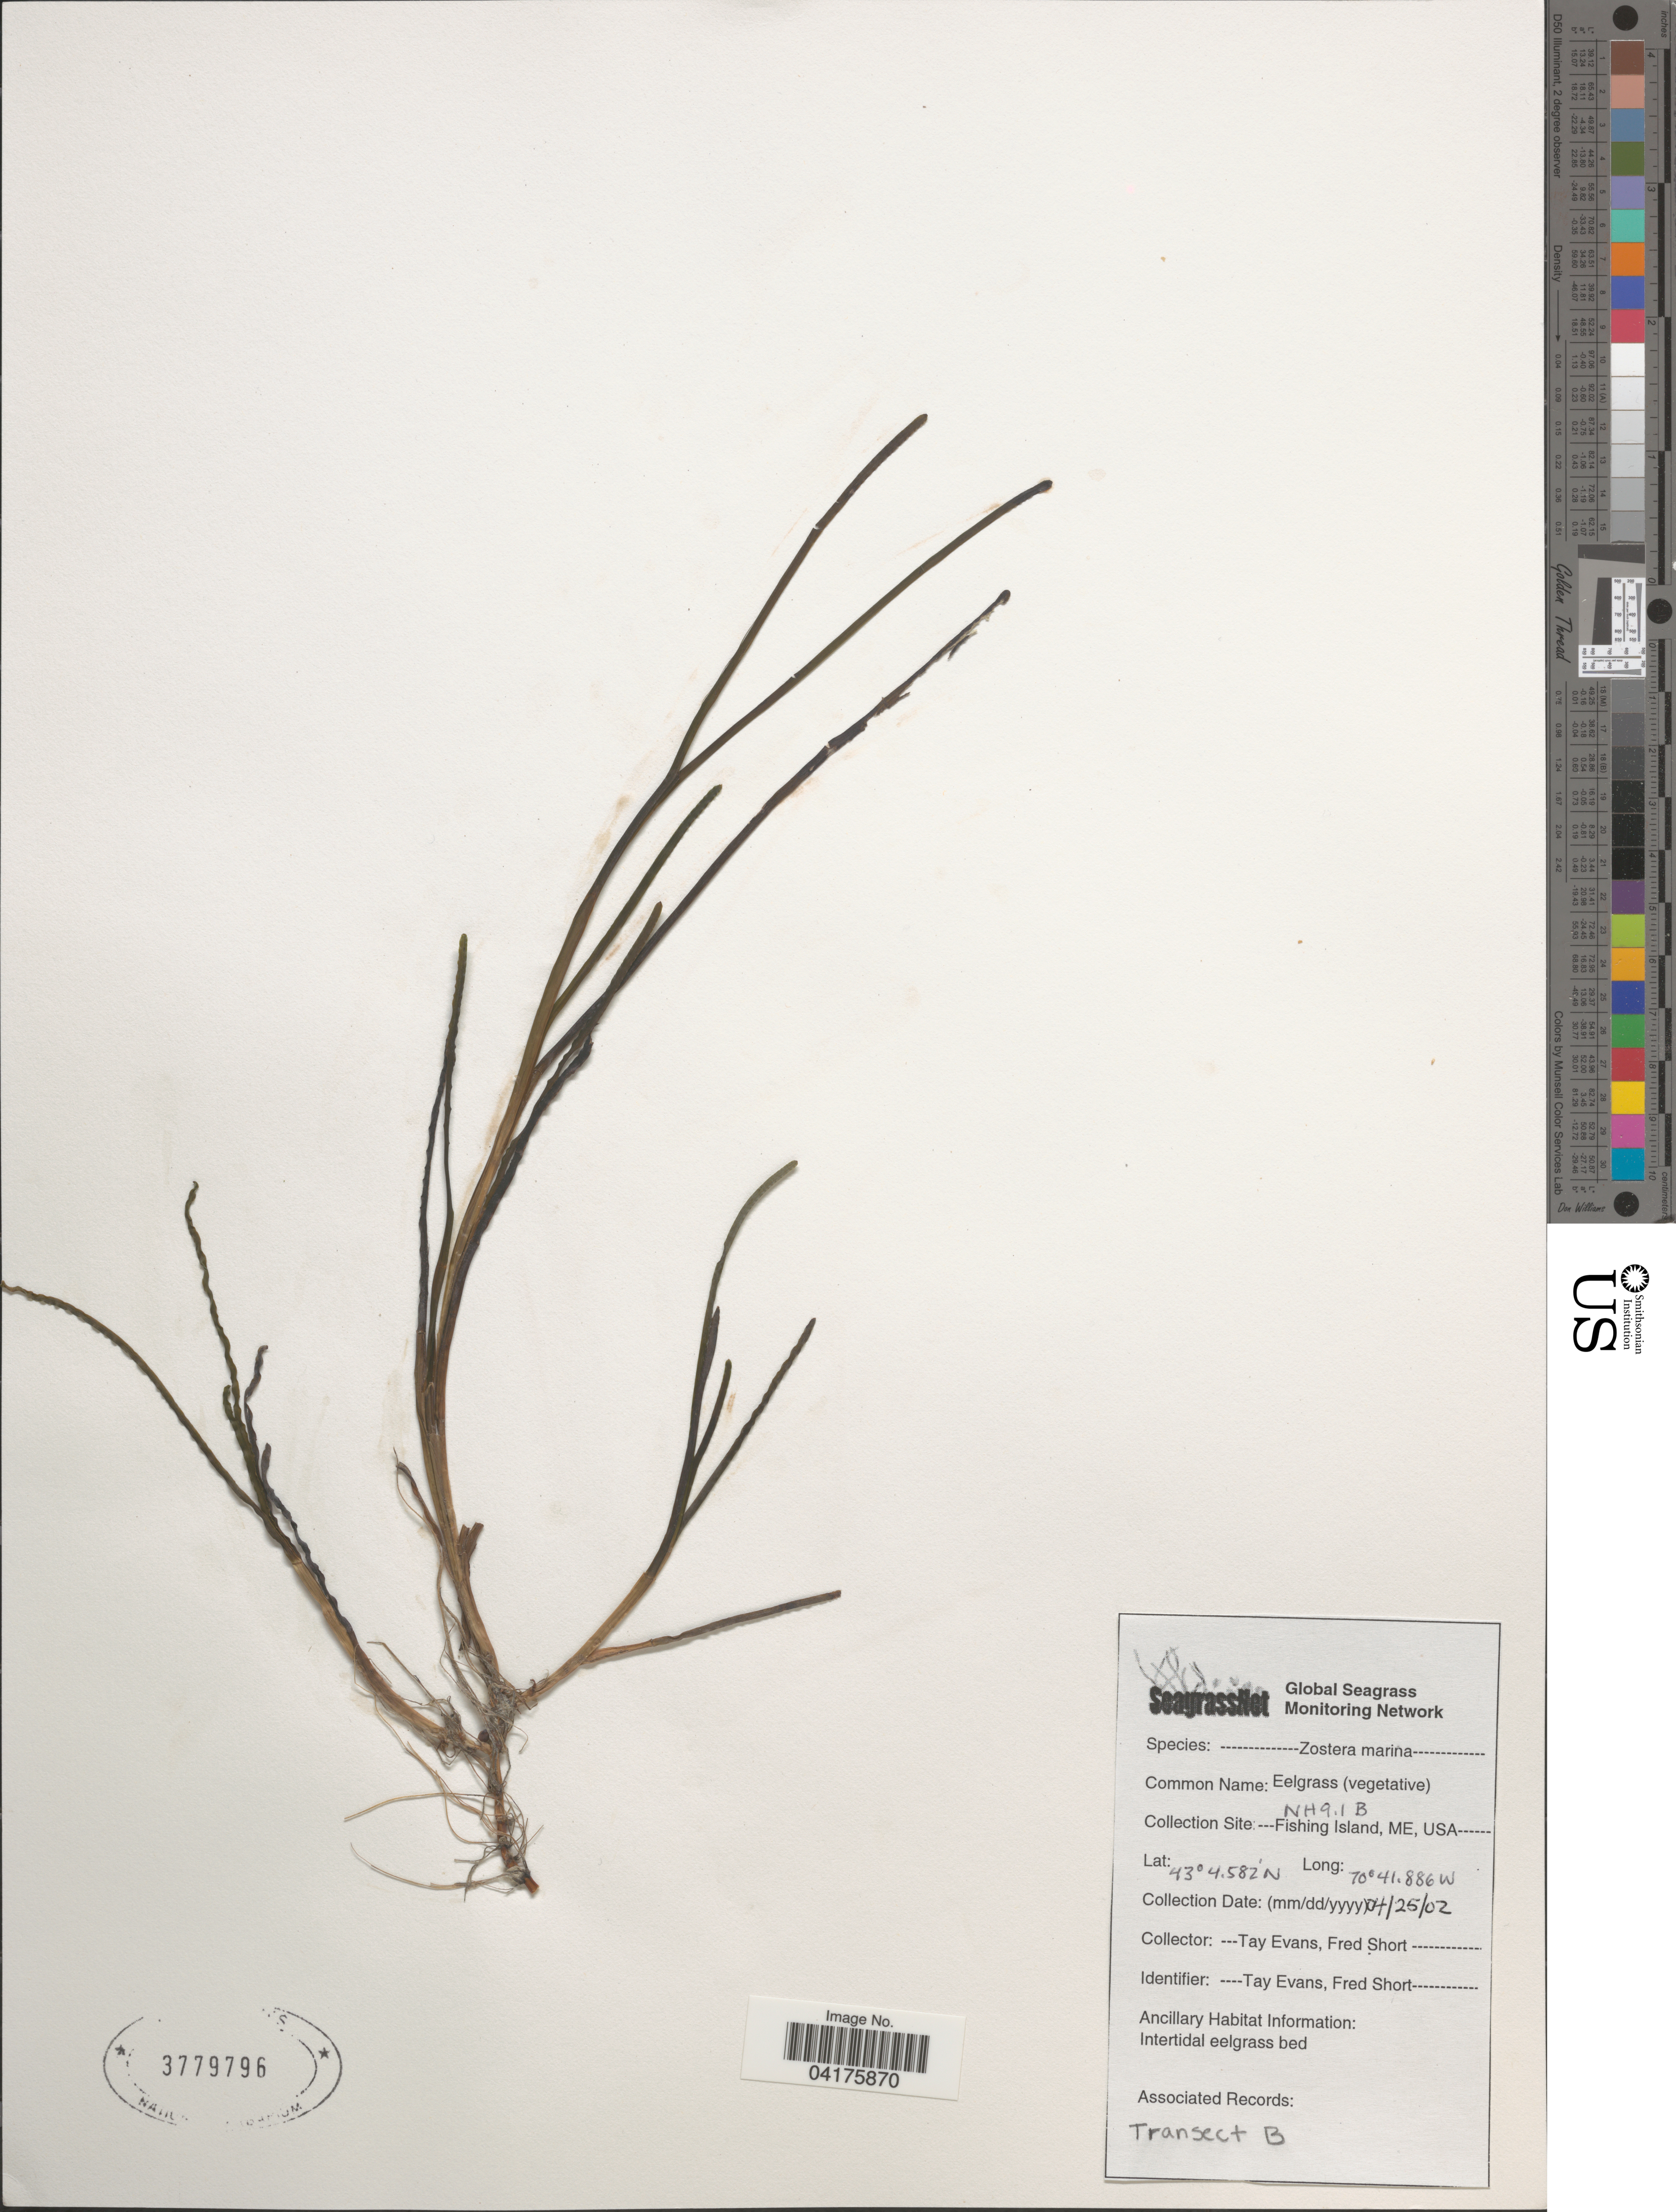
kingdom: Plantae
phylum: Tracheophyta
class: Liliopsida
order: Alismatales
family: Zosteraceae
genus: Zostera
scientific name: Zostera marina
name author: L.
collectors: T. Evans & F. Short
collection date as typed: Transcribed d/m/y: 25/4/2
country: United States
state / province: Maine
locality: NH 9.1B Fishing Island.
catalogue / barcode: US 3779796